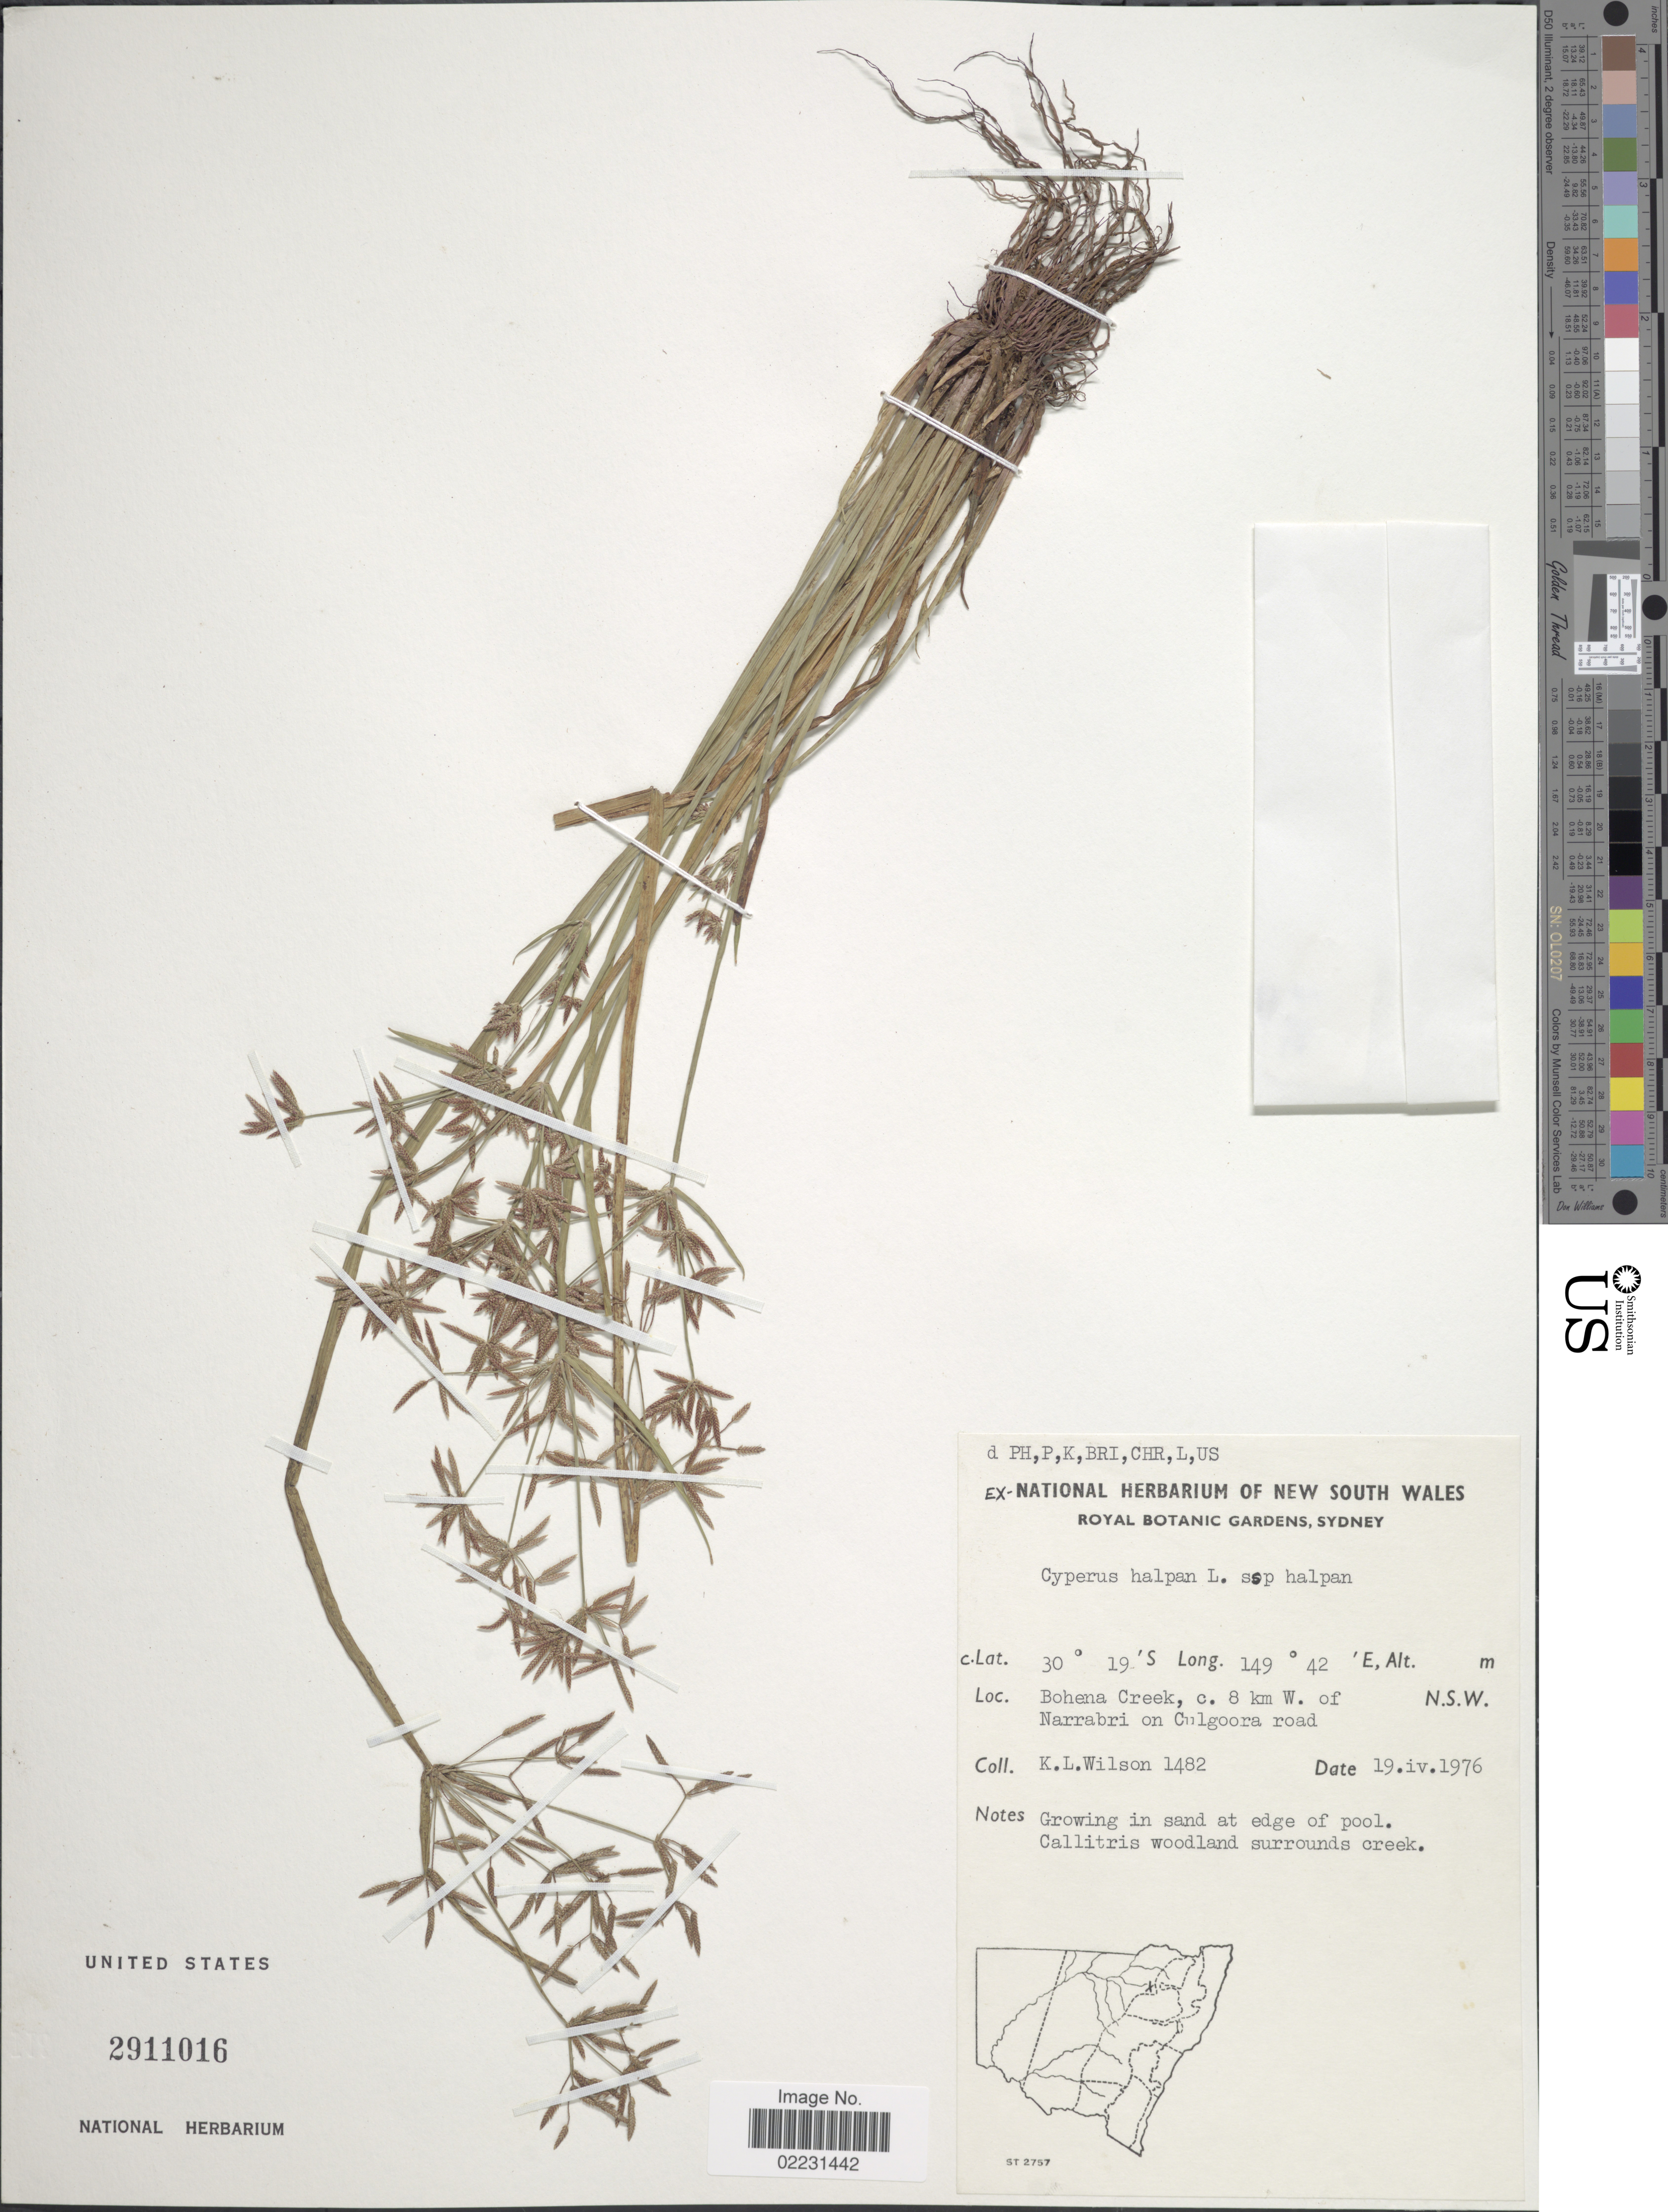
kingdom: Plantae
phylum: Tracheophyta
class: Liliopsida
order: Poales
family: Cyperaceae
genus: Cyperus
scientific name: Cyperus haspan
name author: L.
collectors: K. L. Wilson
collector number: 1482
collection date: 1976-04-19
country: Australia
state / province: New South Wales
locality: Bohena Creek, c. 8 km W. of Narrabri on Culgoora road.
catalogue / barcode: US 2911016